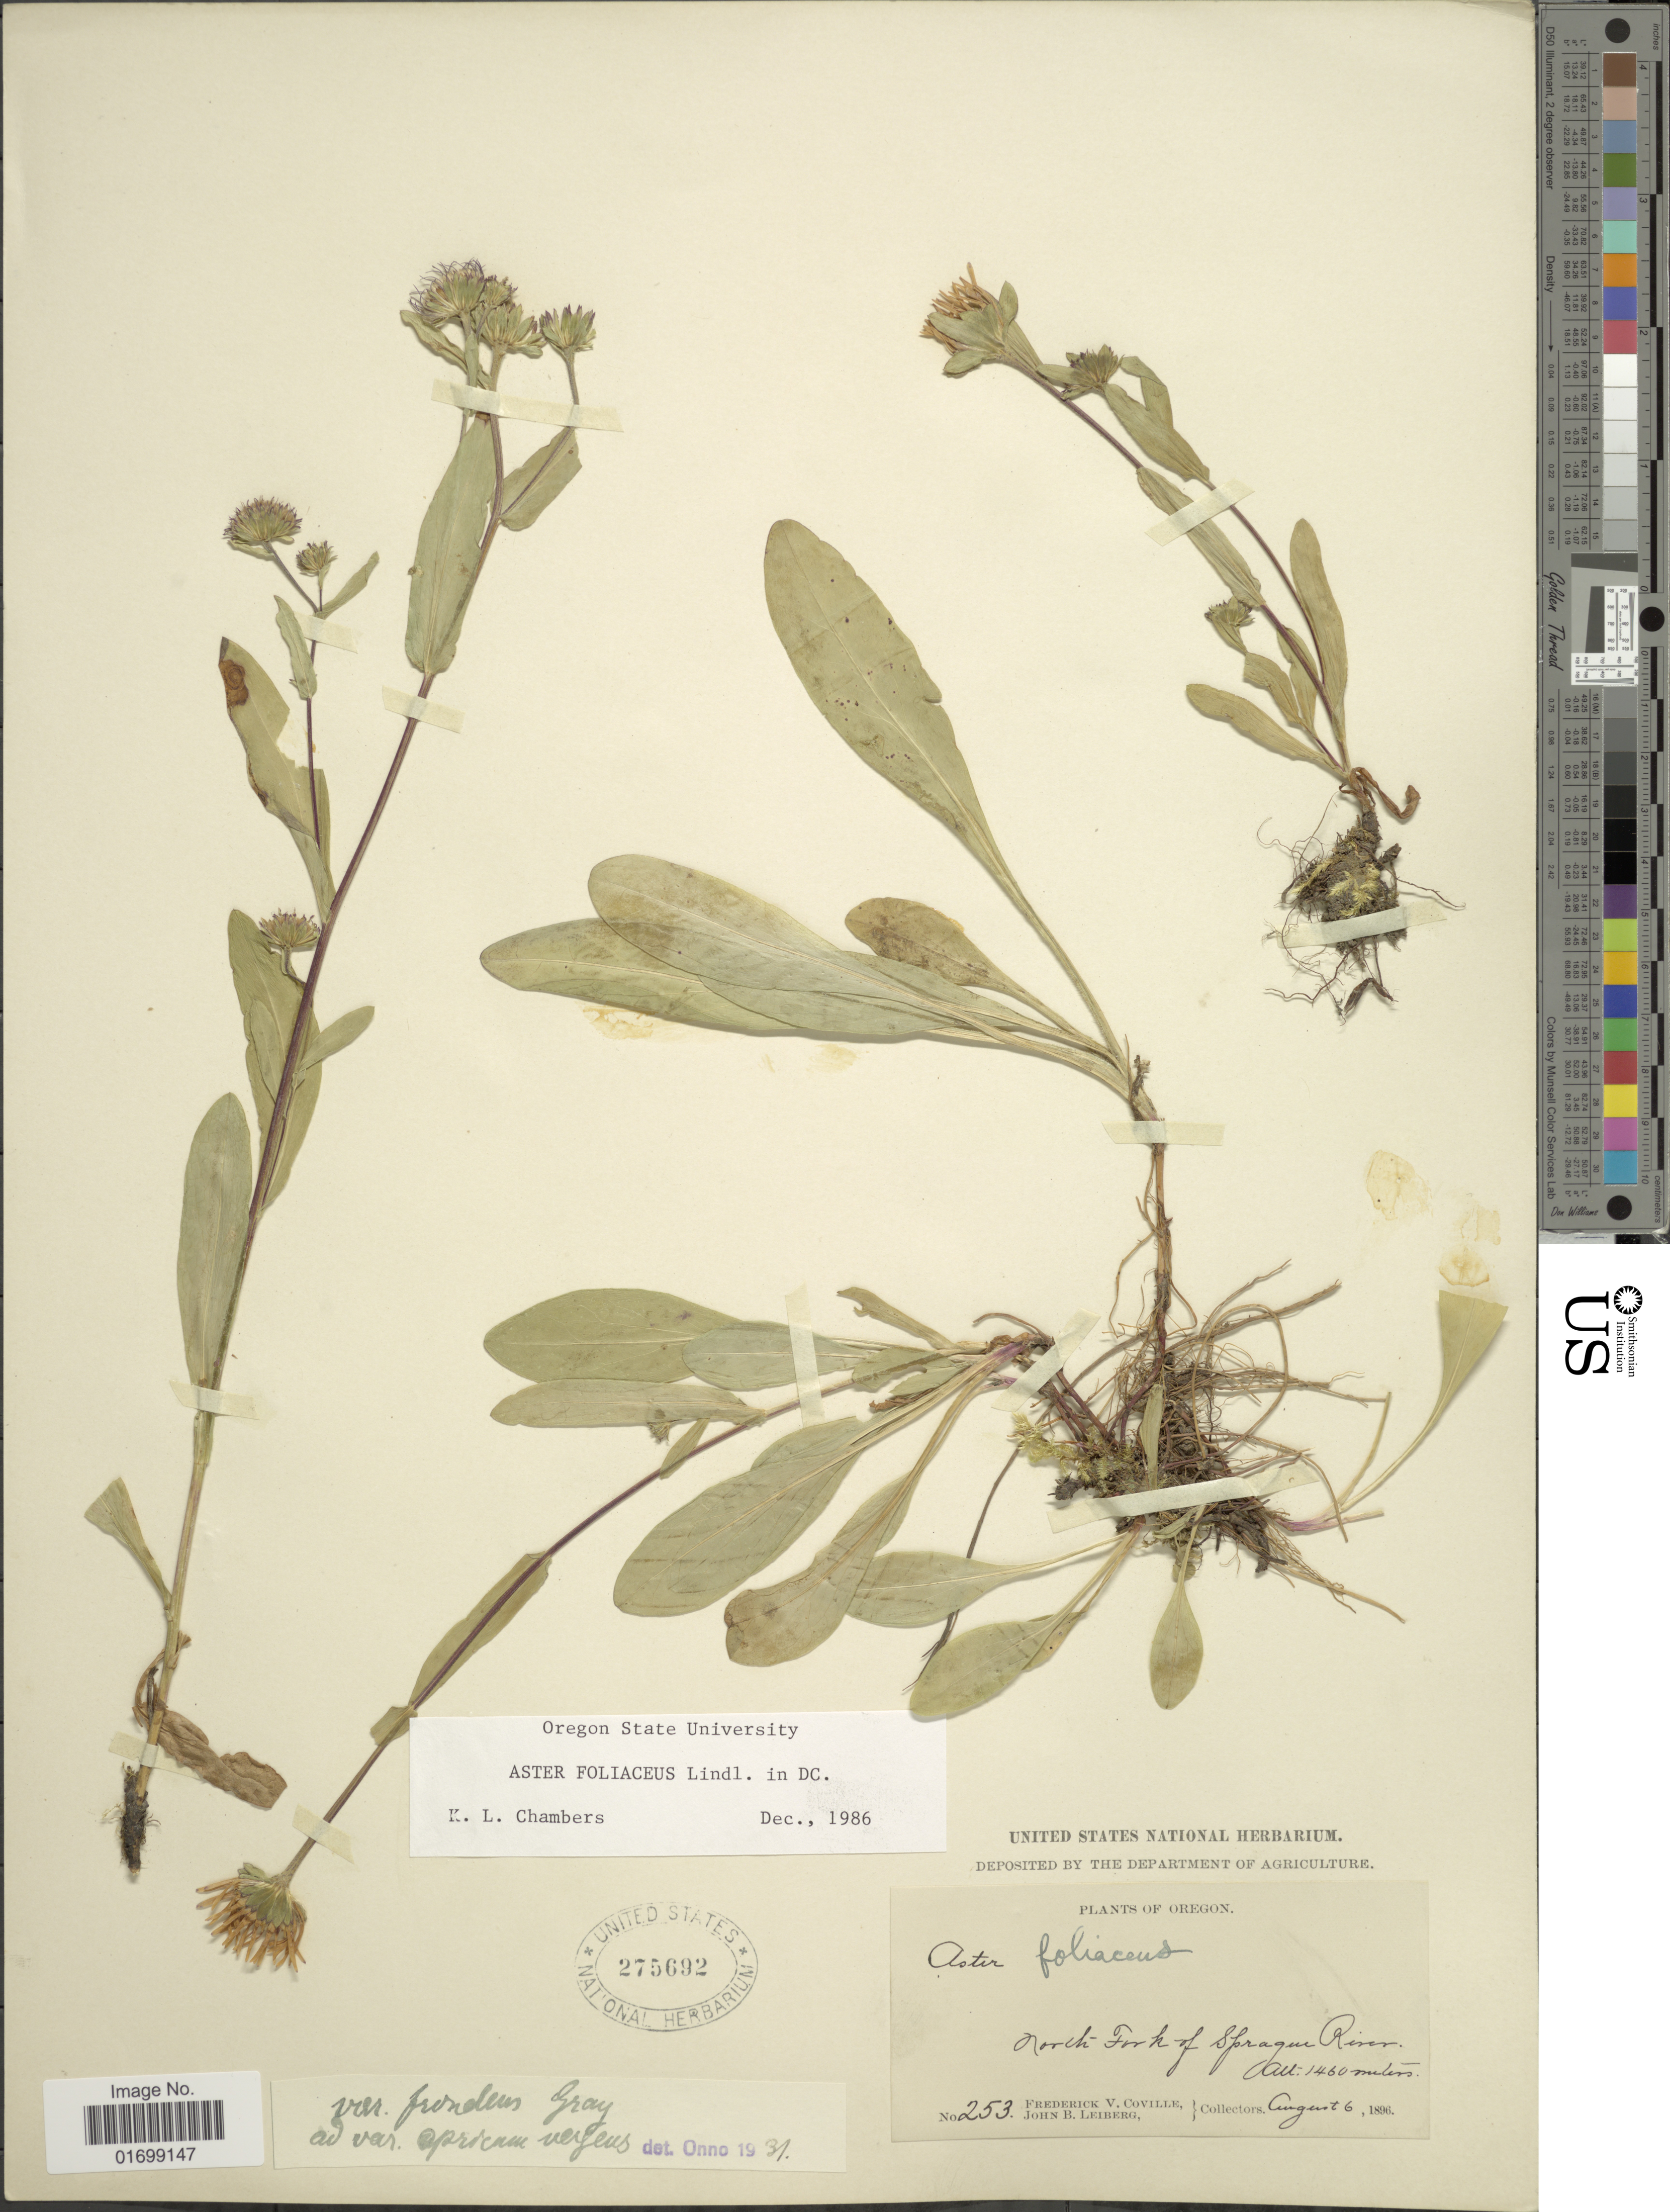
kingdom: Plantae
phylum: Tracheophyta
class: Magnoliopsida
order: Asterales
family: Asteraceae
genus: Symphyotrichum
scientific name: Symphyotrichum foliaceum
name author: (Lindl. ex DC.) G.L. Nesom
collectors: F. V. Coville & J. B. Leiberg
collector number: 253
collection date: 1896-08-06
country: United States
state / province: Oregon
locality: North Fork of Spragum River.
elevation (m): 1460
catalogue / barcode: US 275692